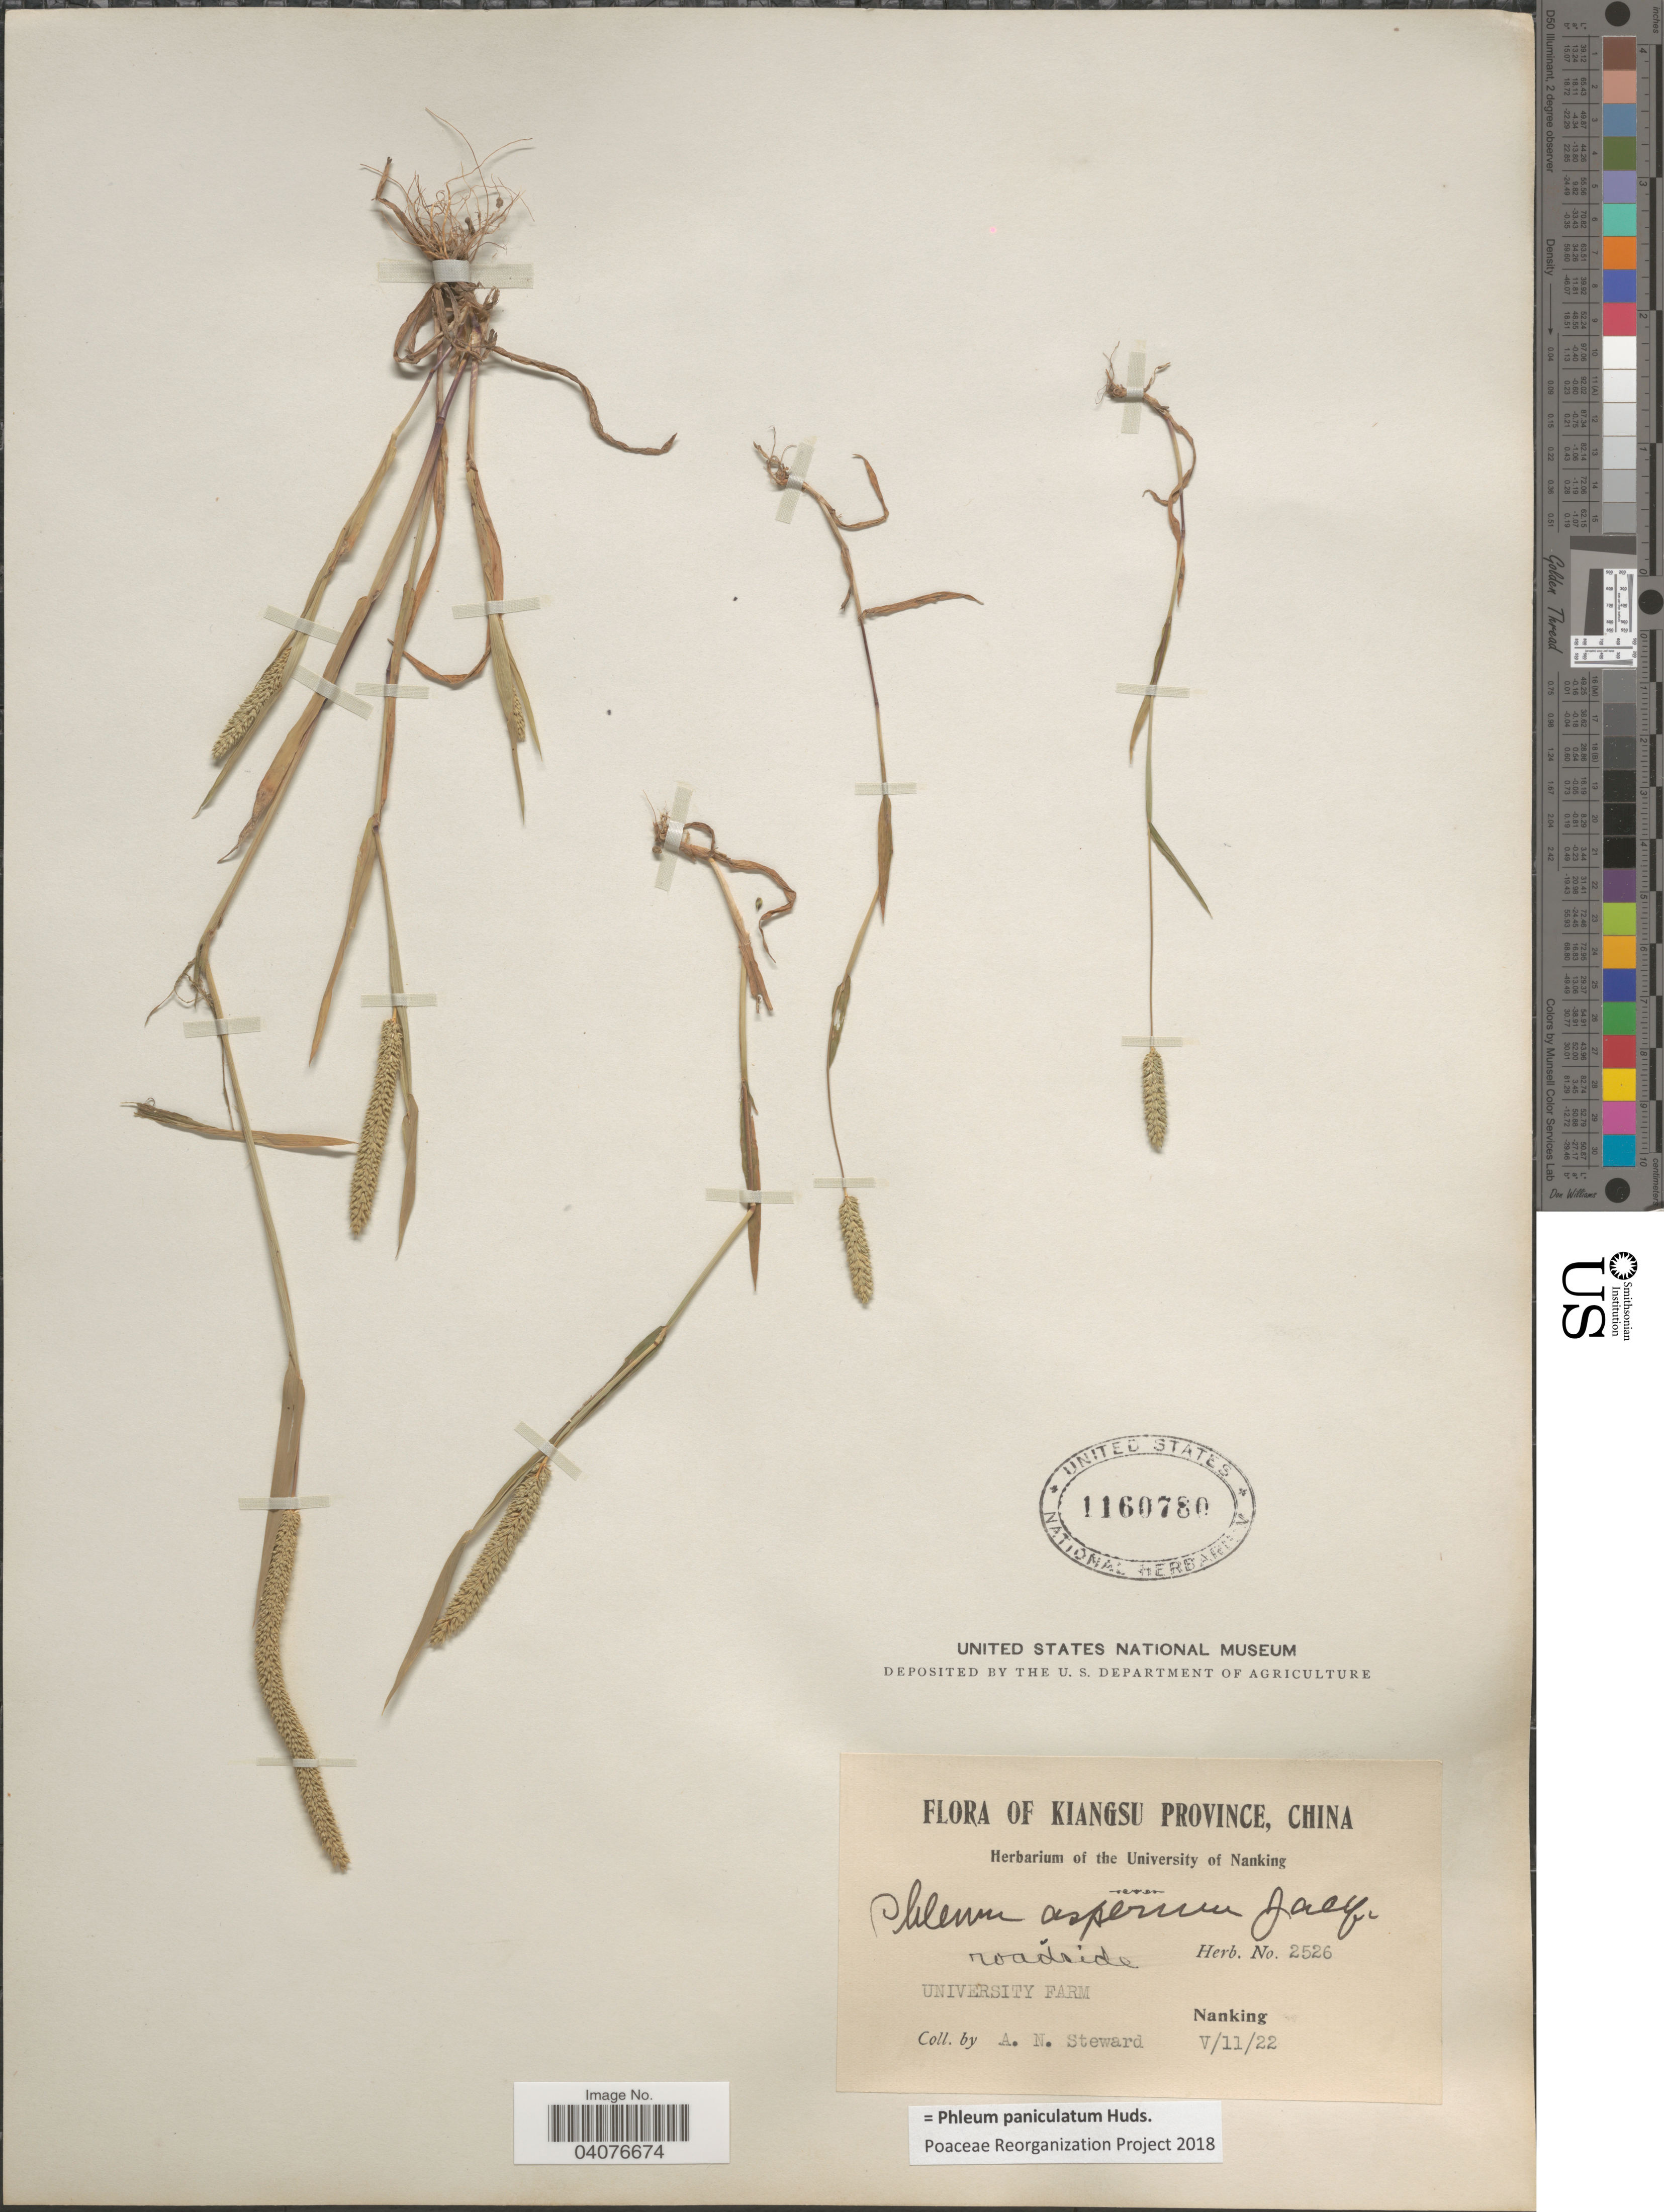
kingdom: Plantae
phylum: Tracheophyta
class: Liliopsida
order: Poales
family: Poaceae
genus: Phleum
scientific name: Phleum paniculatum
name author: Huds.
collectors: A. N. Steward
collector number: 2526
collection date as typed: Transcribed d/m/y: 11/5/22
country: China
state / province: Jiangsu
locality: Kiangsu Province. Roadside. University Farm.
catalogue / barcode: US 1160780